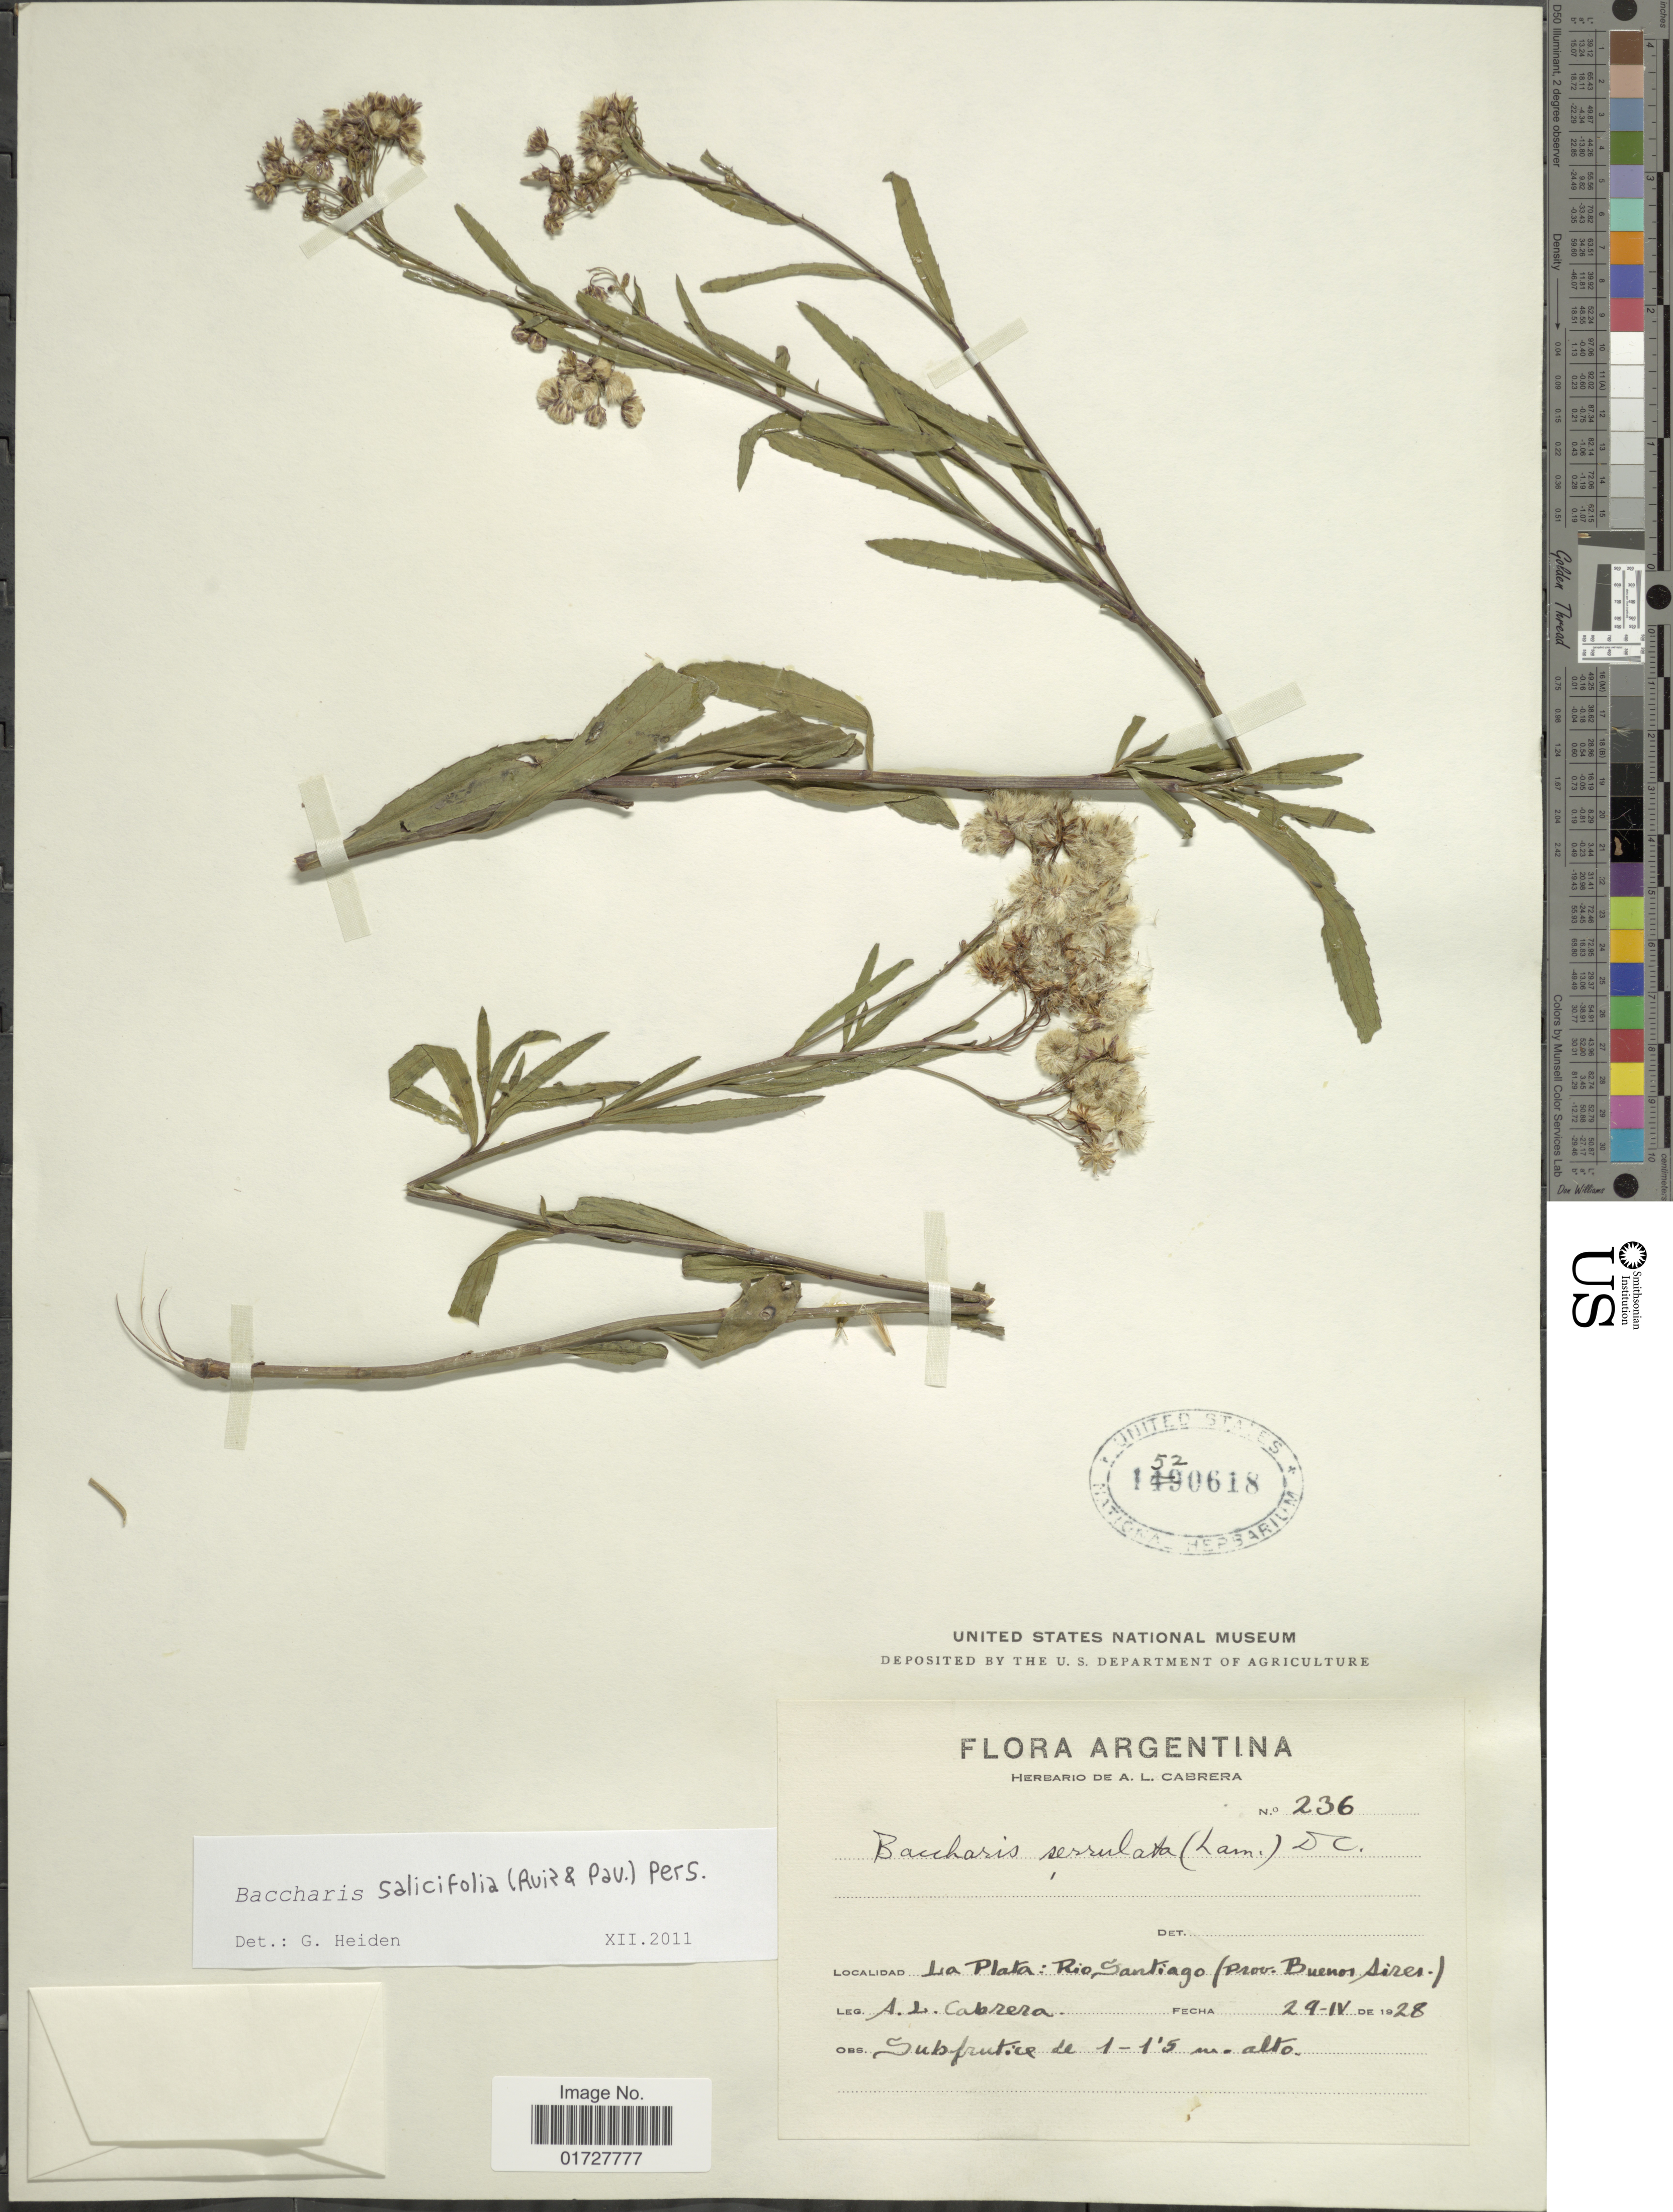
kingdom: Plantae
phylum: Tracheophyta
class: Magnoliopsida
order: Asterales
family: Asteraceae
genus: Baccharis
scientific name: Baccharis salicifolia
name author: (Ruiz & Pav.) Pers.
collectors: A. L. Cabrera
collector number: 236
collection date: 1928-04-29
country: Argentina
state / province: Buenos Aires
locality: La Plata, Rio Santiago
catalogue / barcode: US 1520618